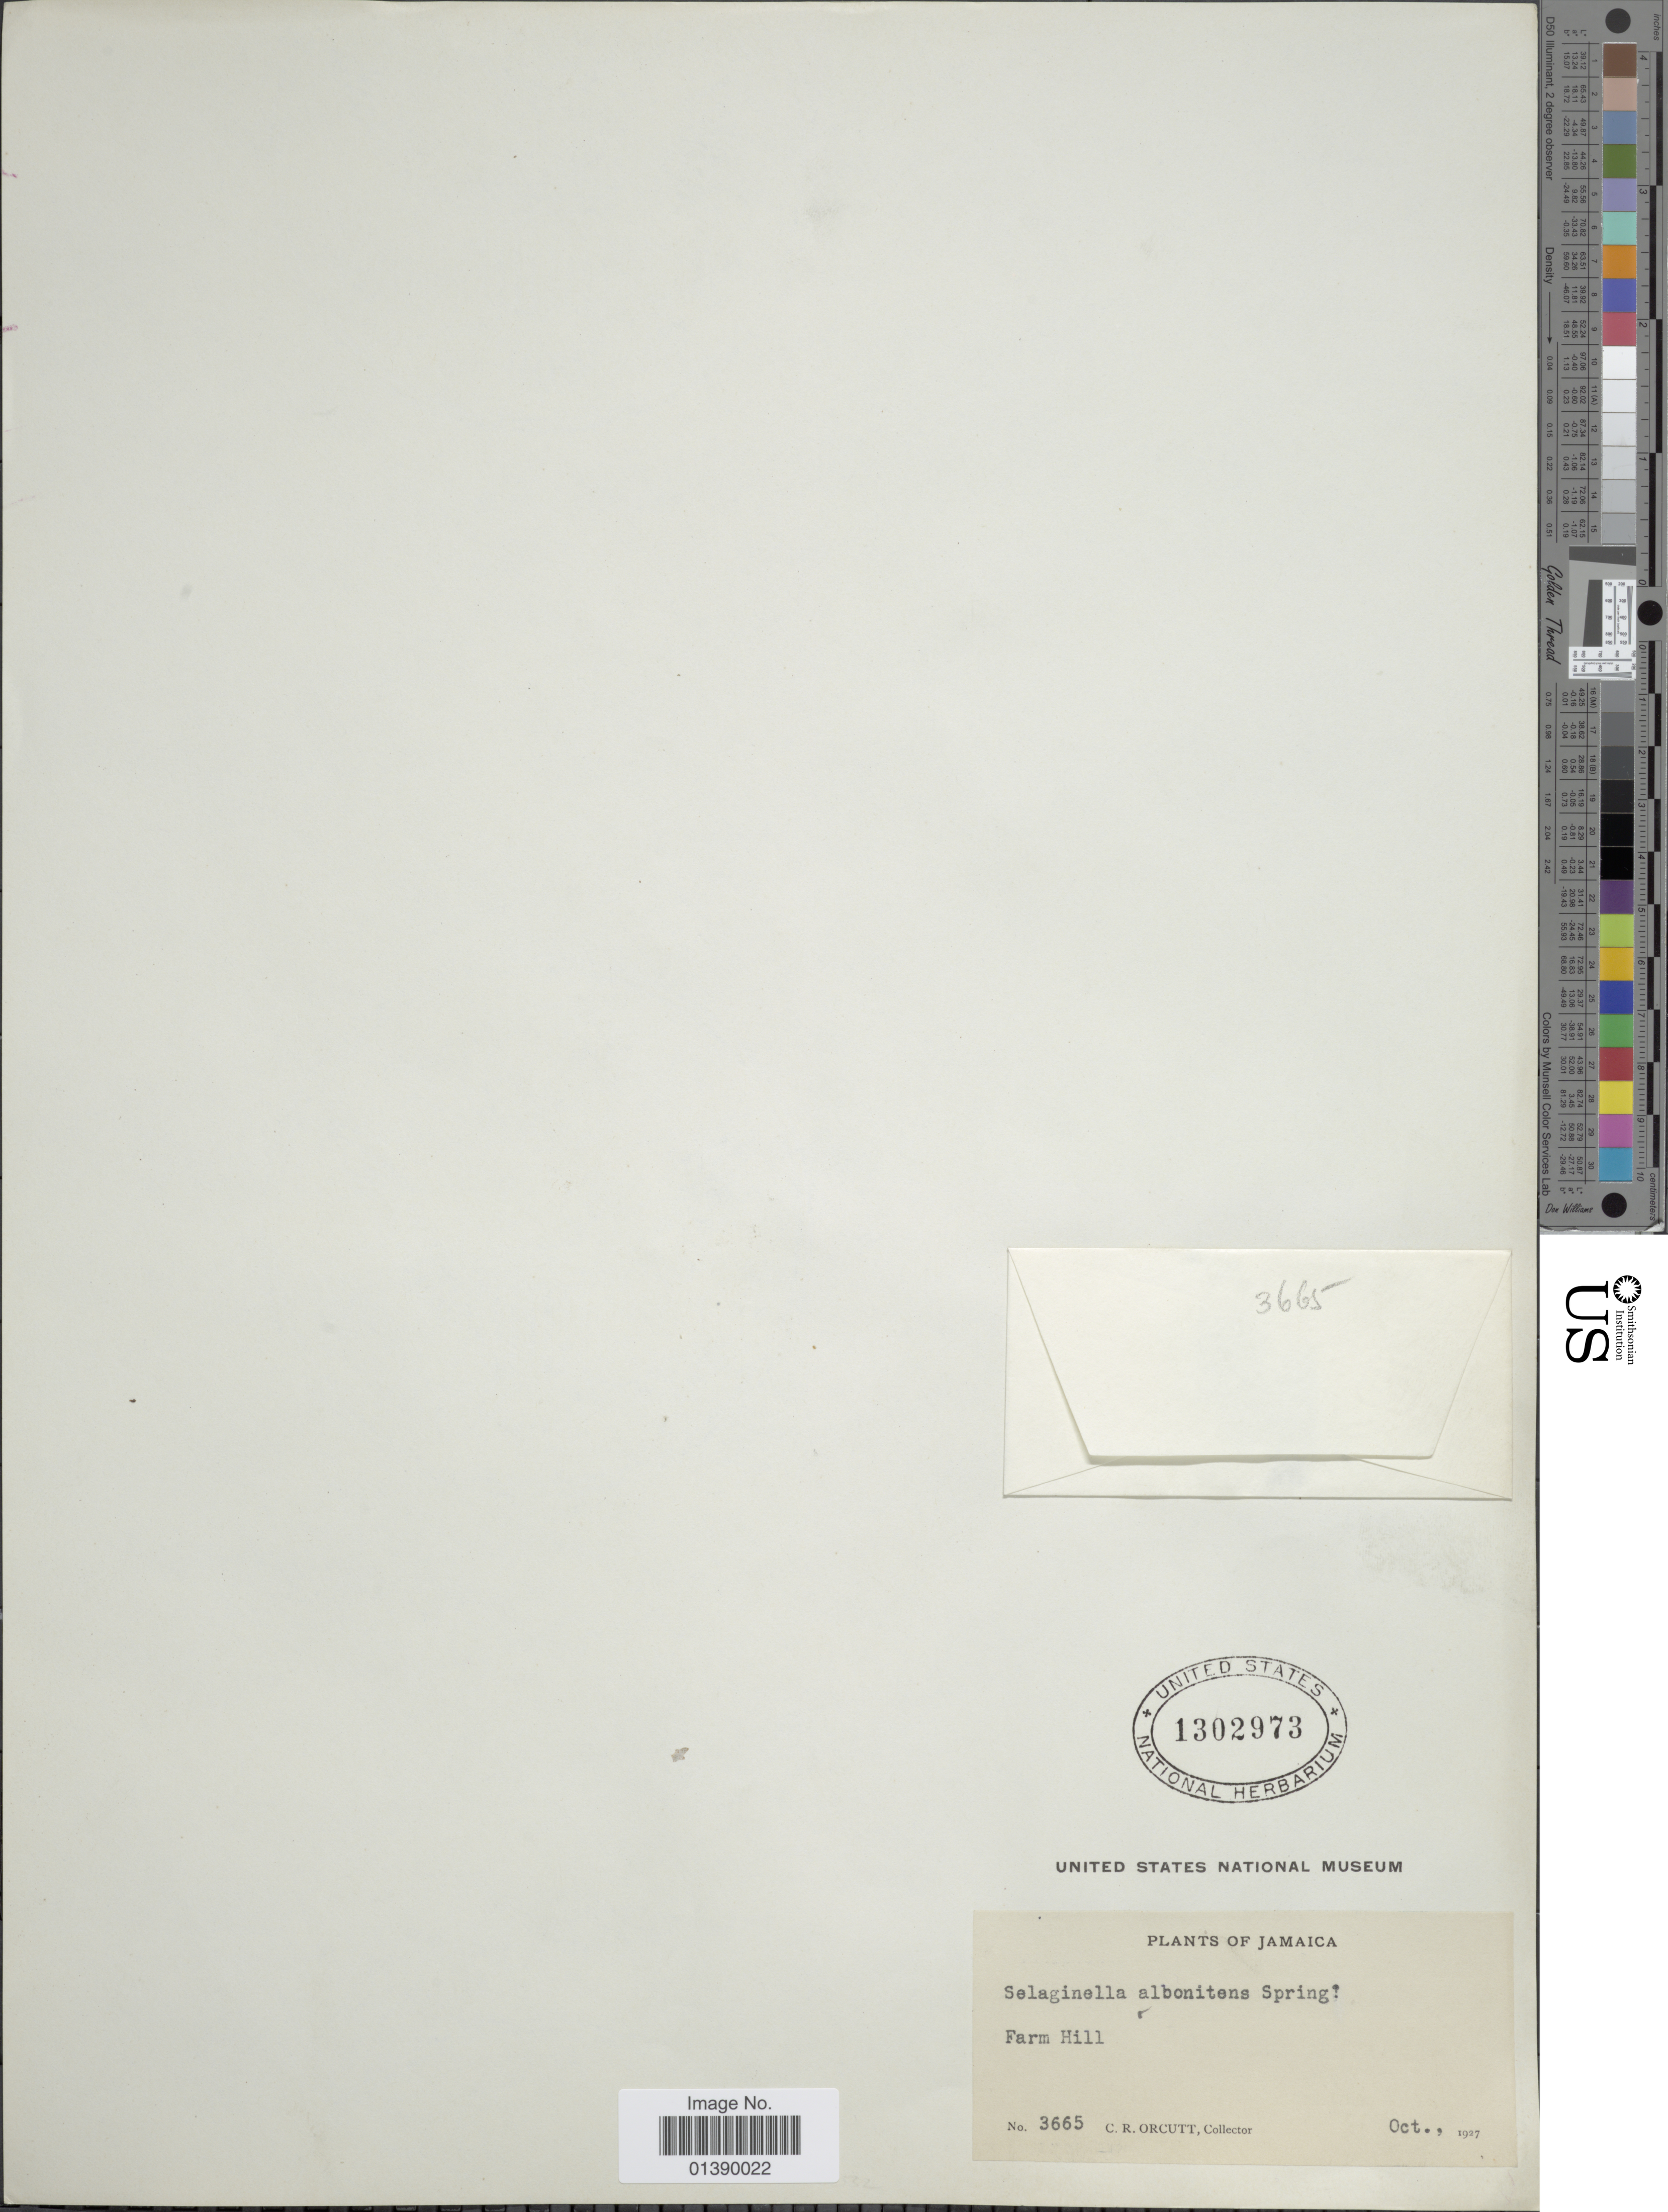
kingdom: Plantae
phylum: Tracheophyta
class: Lycopodiopsida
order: Selaginellales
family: Selaginellaceae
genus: Selaginella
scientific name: Selaginella tenella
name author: (P. Beauv.) Spring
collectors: C. R. Orcutt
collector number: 3665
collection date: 1927-10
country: Jamaica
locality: Farm Hill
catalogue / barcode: US 1302973